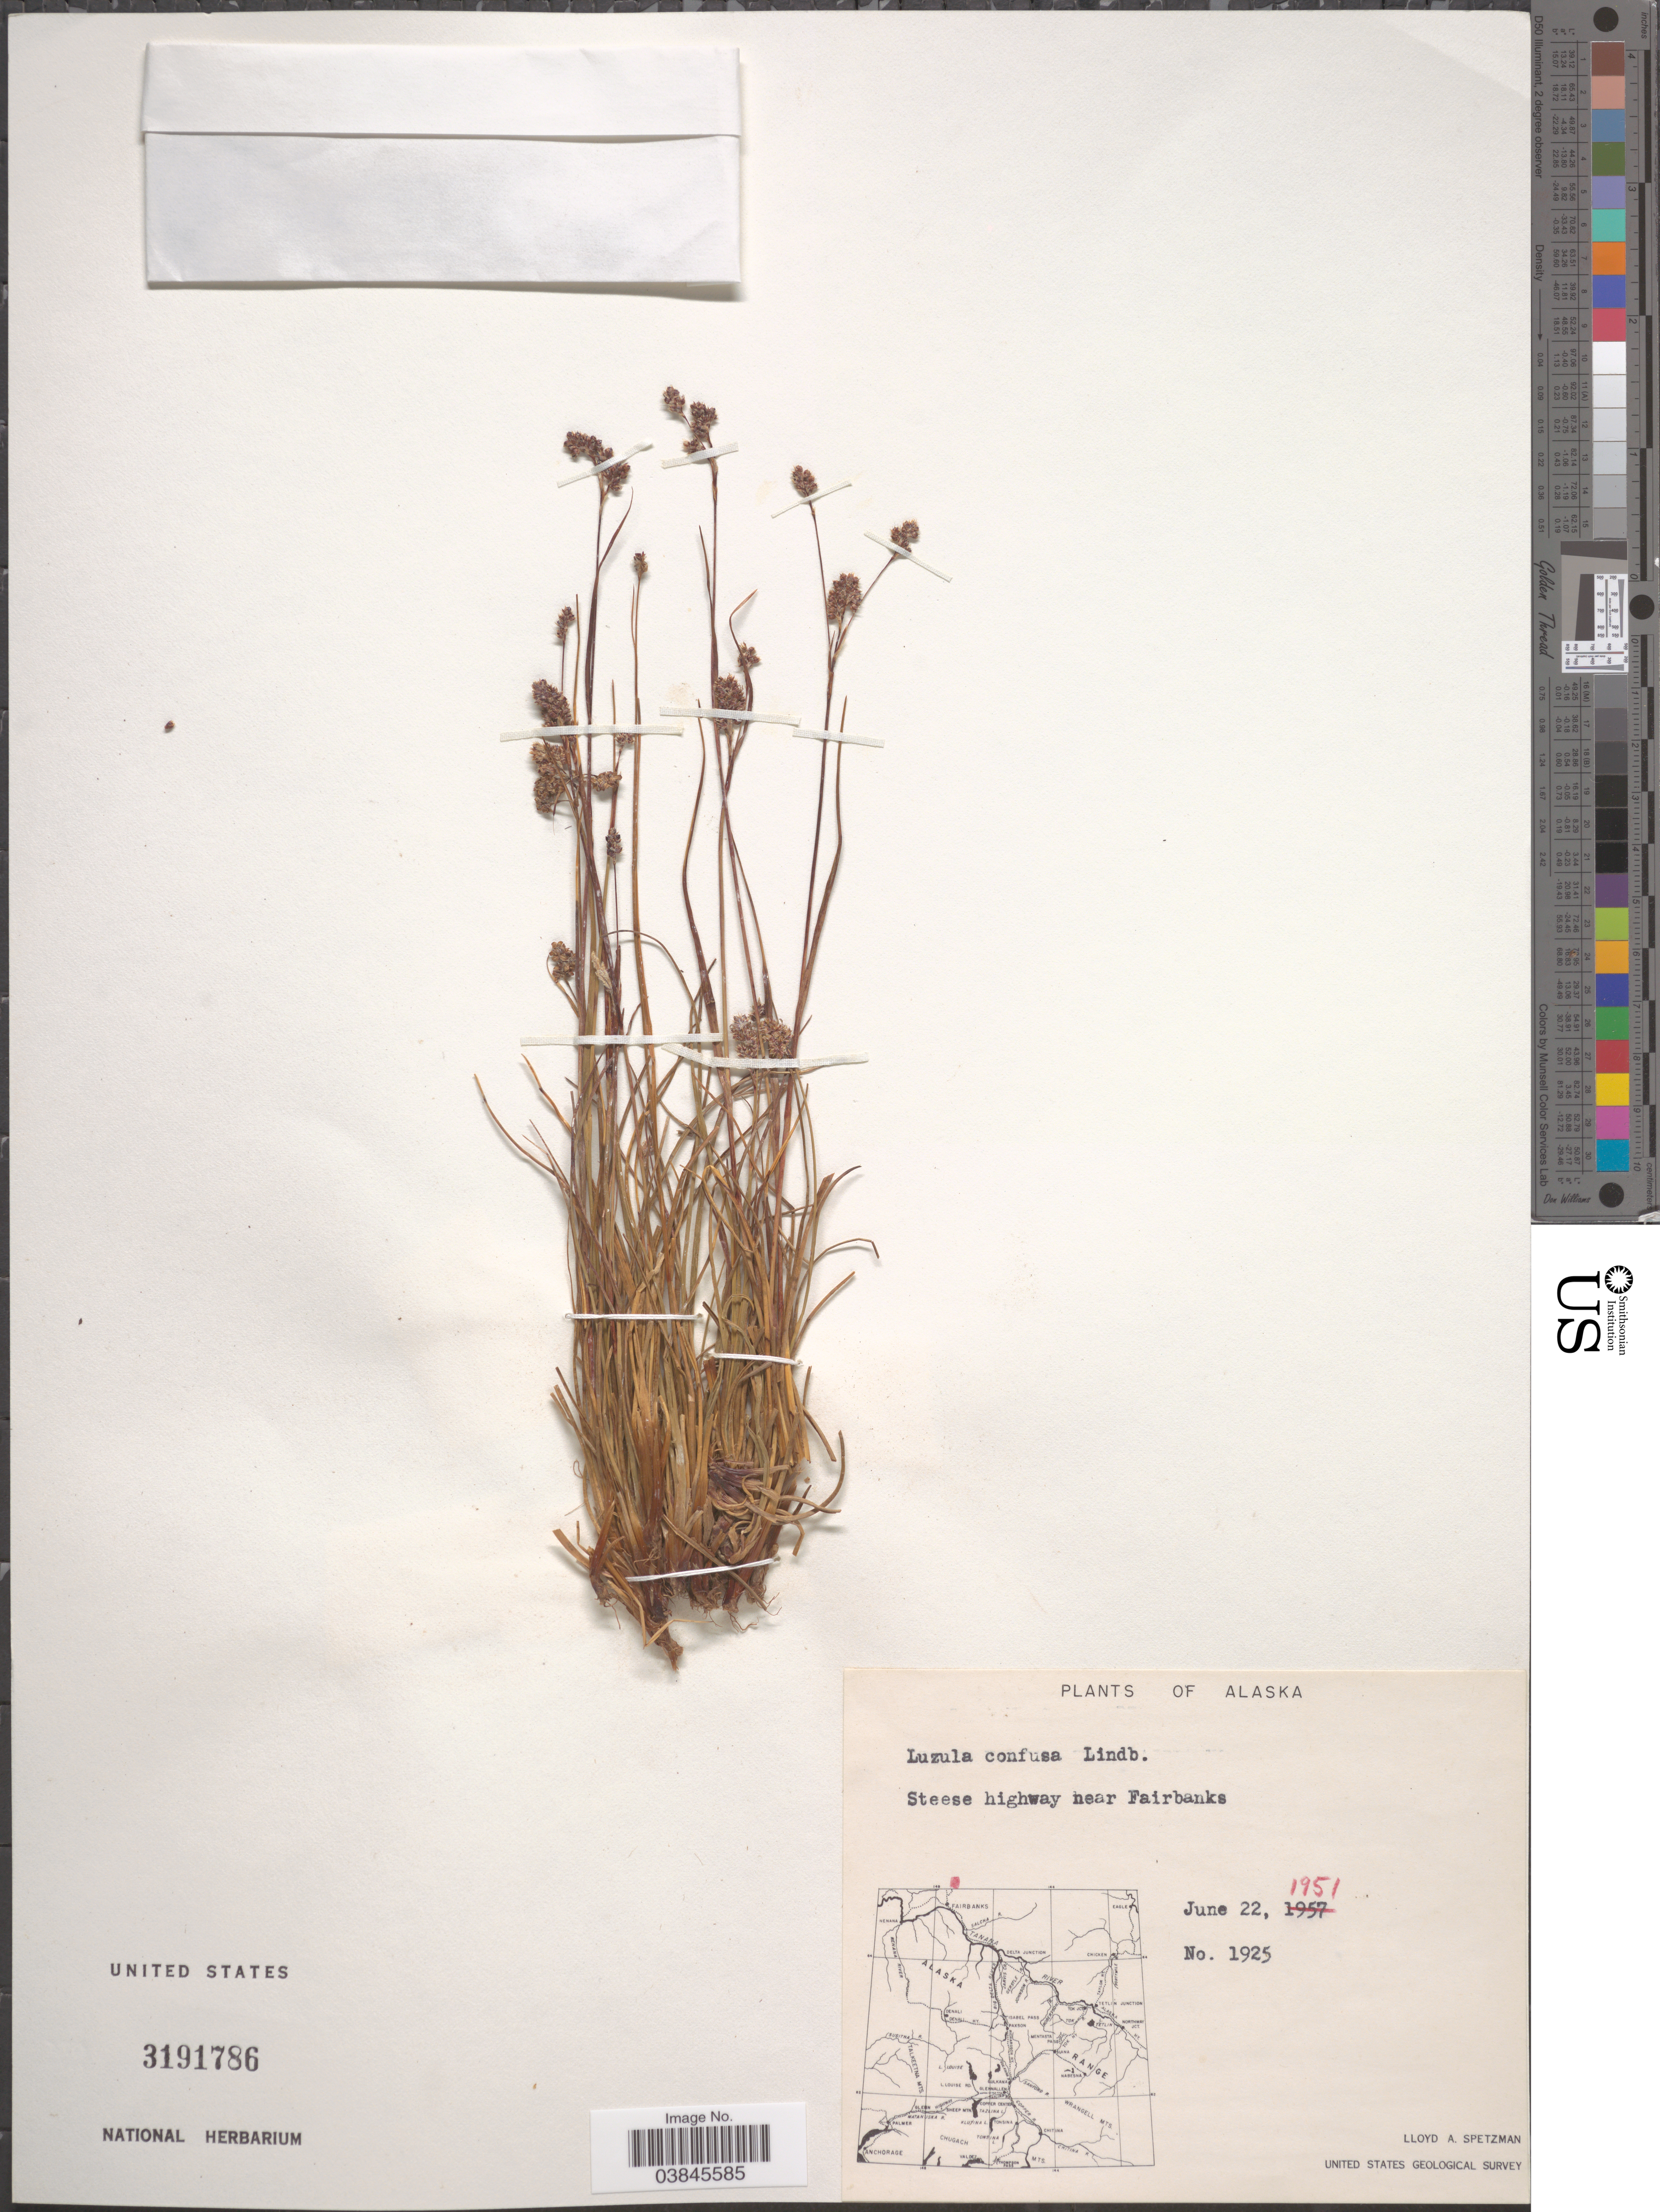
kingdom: Plantae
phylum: Tracheophyta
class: Liliopsida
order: Poales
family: Juncaceae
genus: Luzula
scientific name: Luzula confusa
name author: Lindeb.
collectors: L. Spetzman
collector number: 1925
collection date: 1951-06-22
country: United States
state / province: Alaska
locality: Steese highway near Fairbanks.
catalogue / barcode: US 3191786